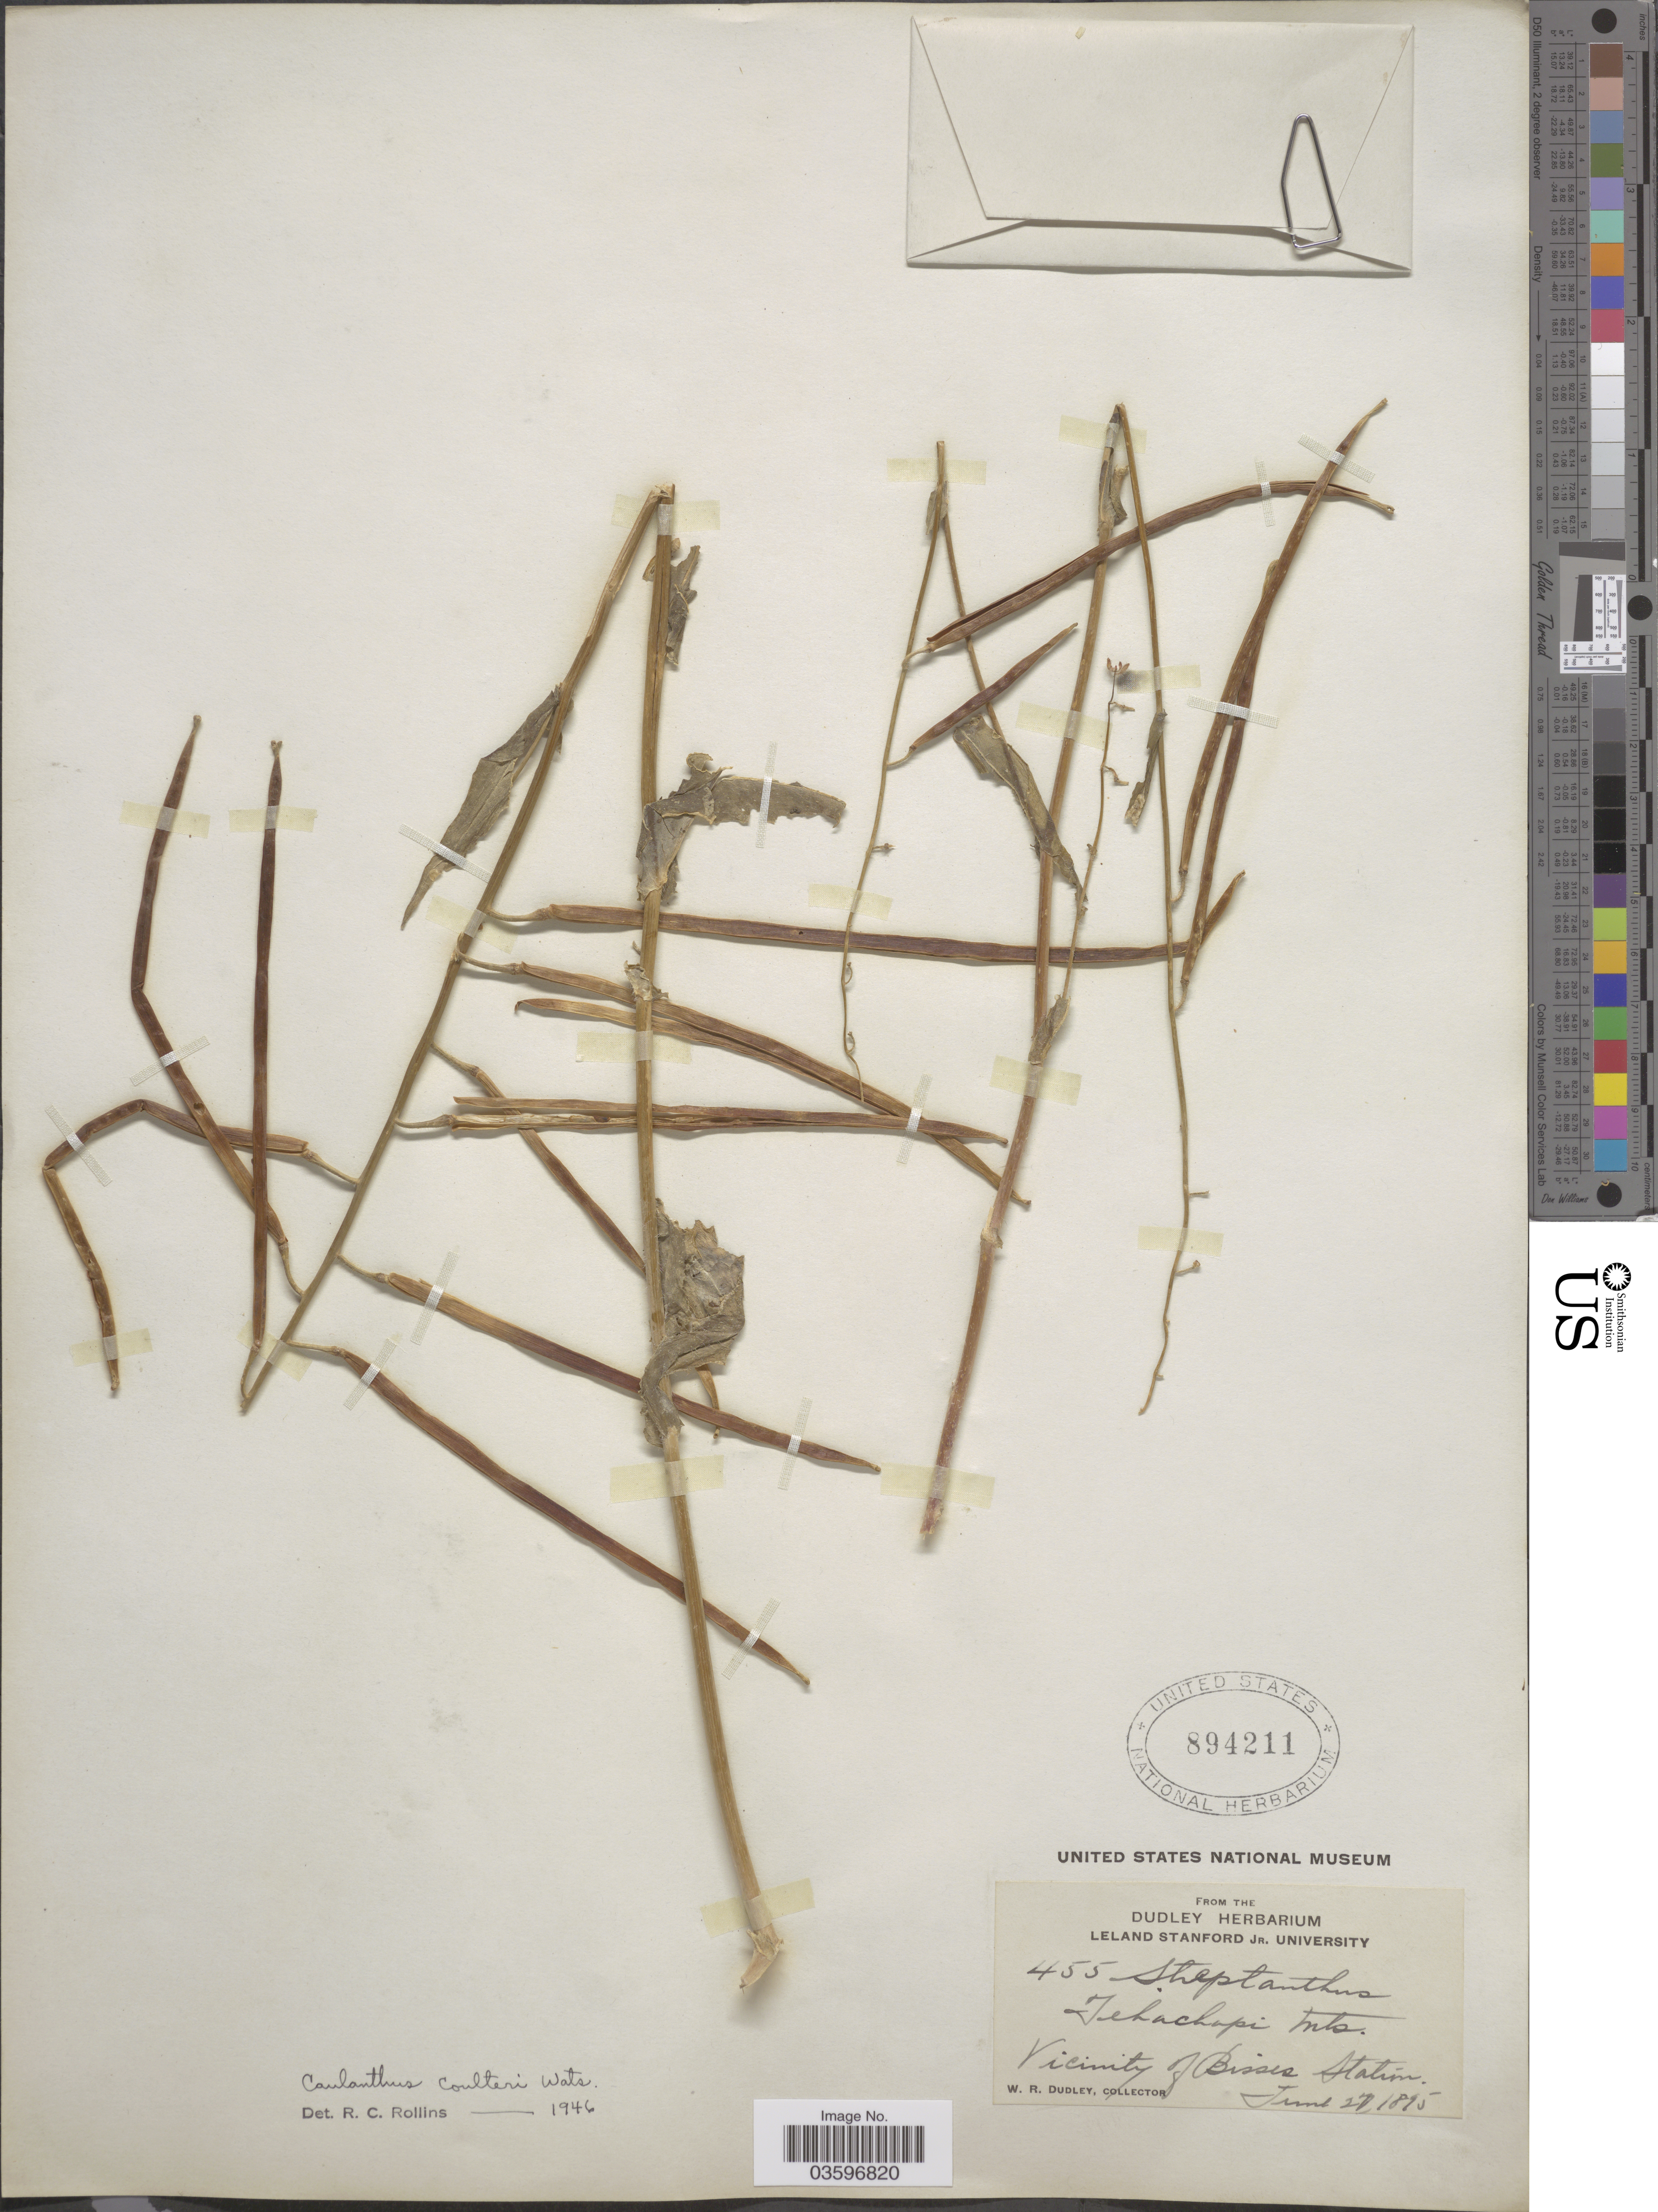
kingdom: Plantae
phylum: Tracheophyta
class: Magnoliopsida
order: Brassicales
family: Brassicaceae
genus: Caulanthus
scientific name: Caulanthus coulteri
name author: S. Watson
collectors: W. Dudley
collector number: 455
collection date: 1895-06-27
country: United States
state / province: California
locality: Tehachapi Mts. Vicinity of Bisses Station.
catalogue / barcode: US 894211